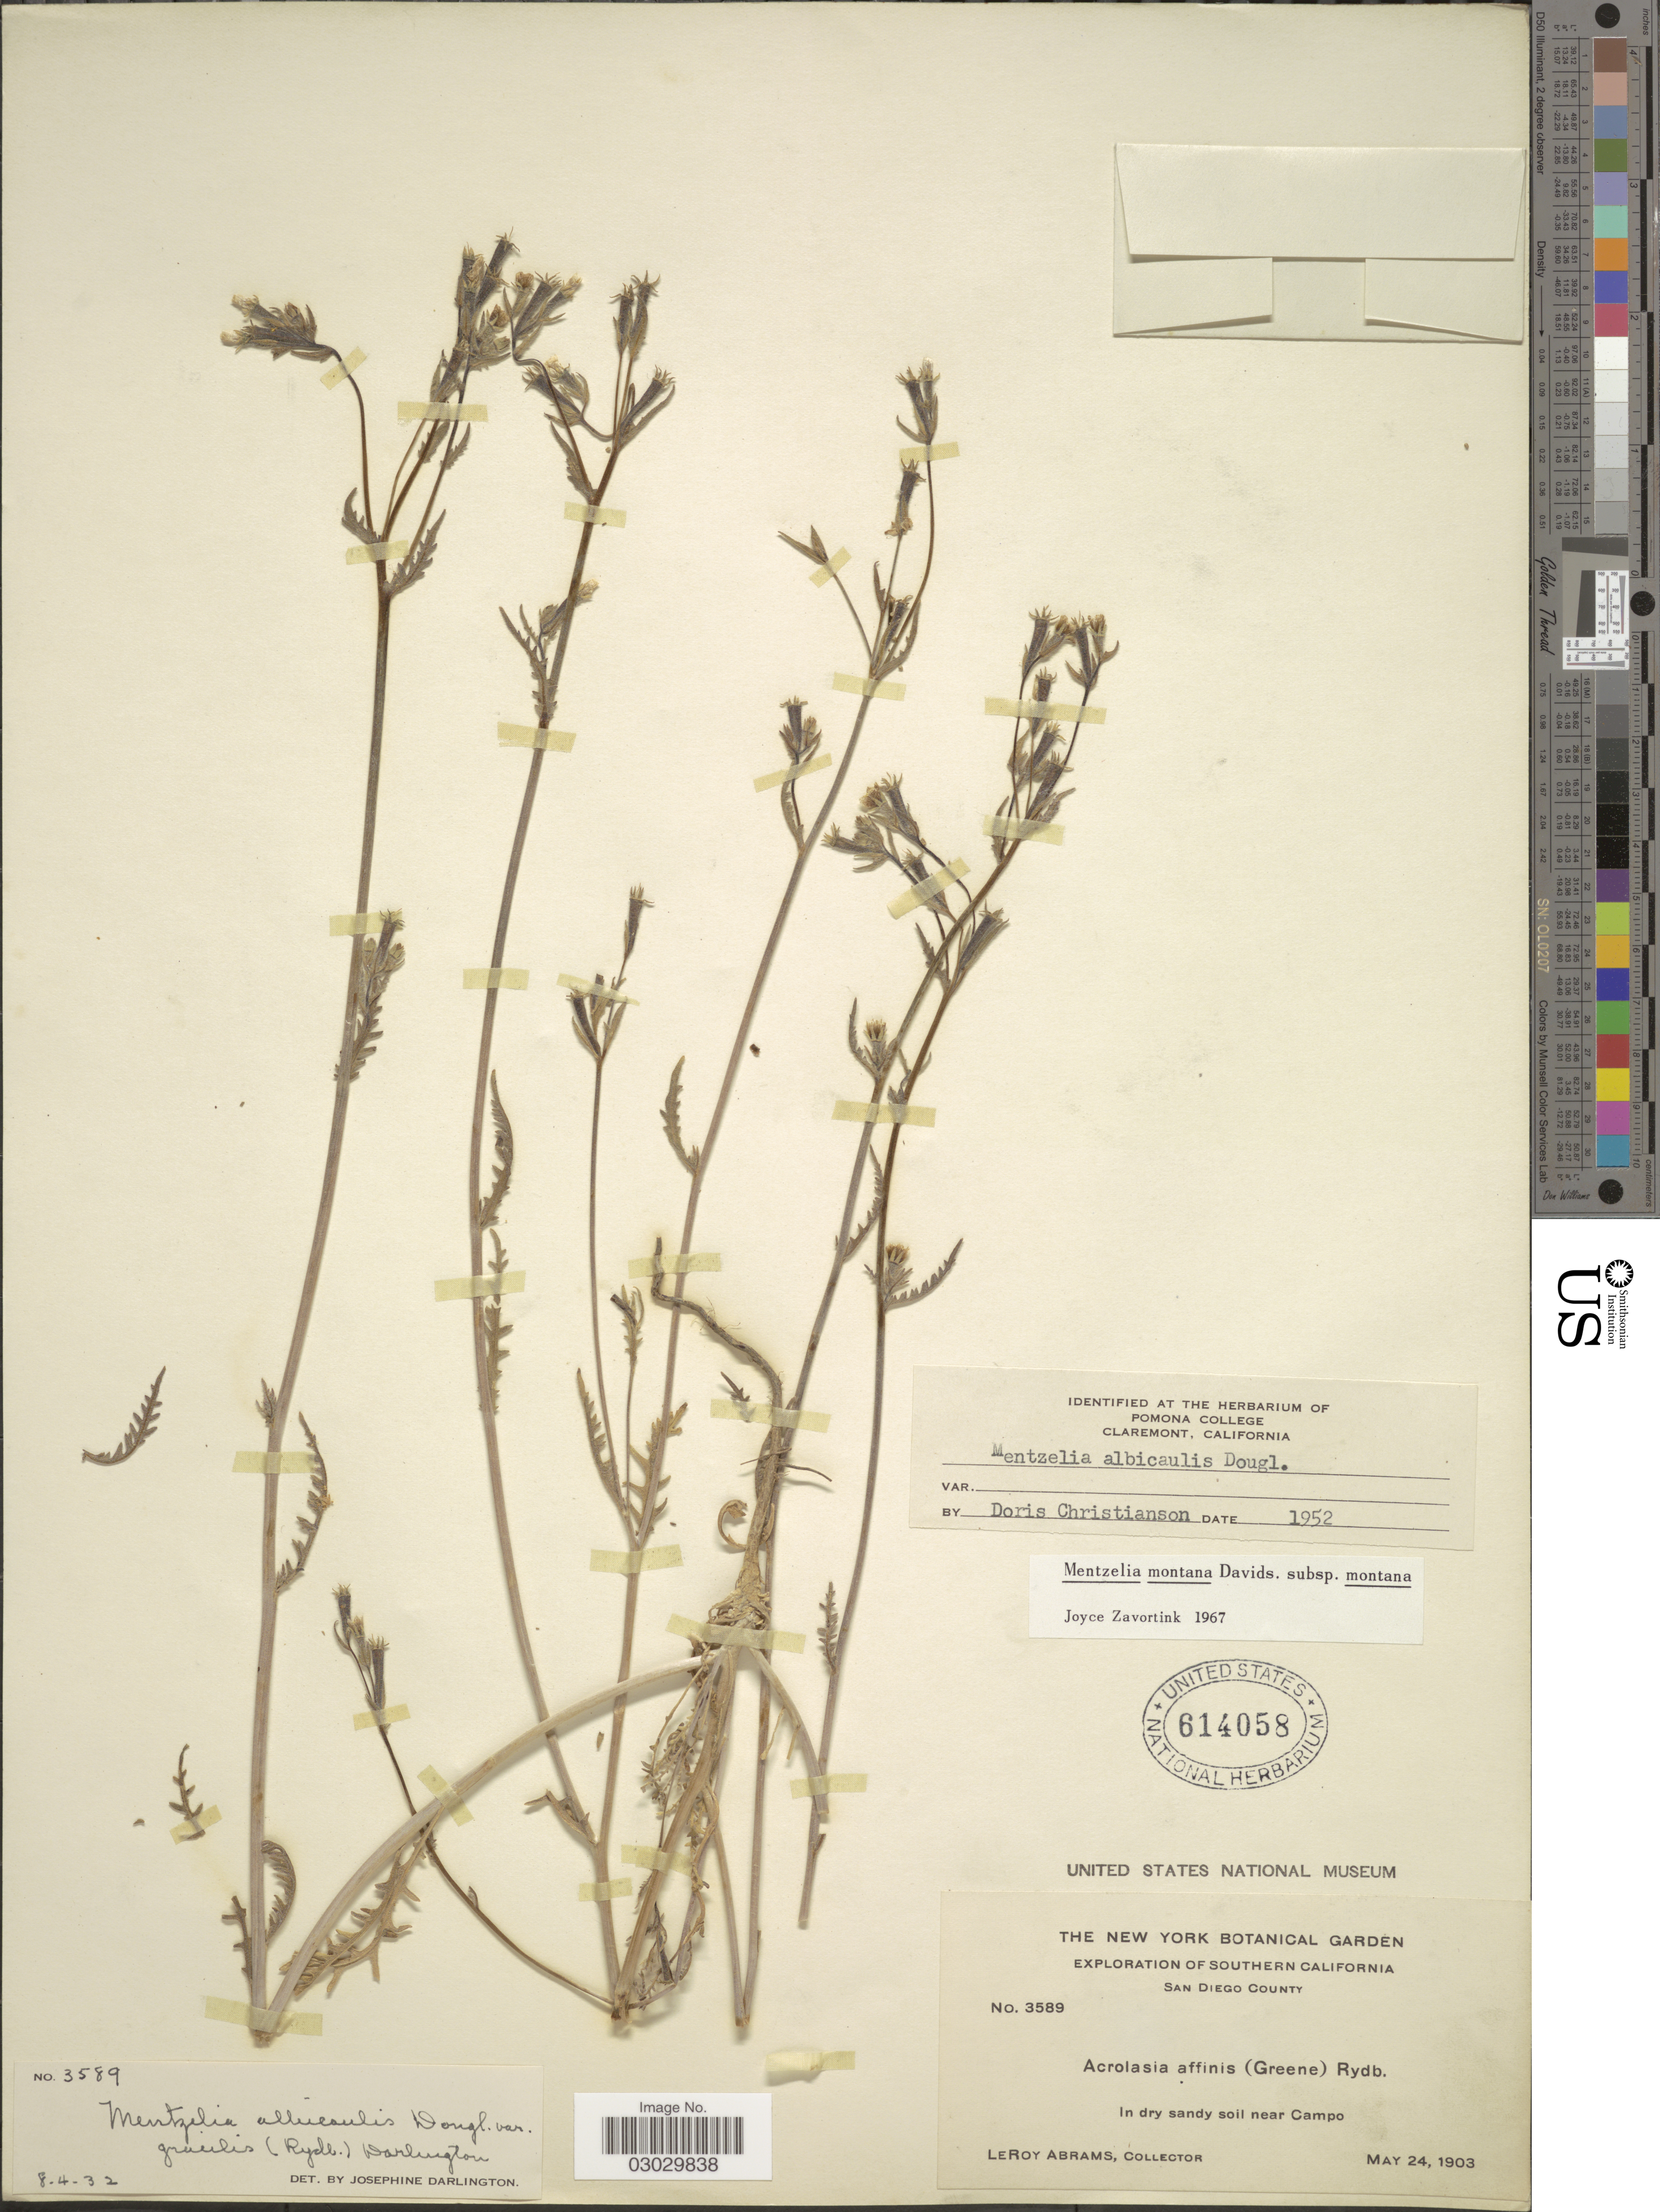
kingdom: Plantae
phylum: Tracheophyta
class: Magnoliopsida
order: Cornales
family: Loasaceae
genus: Mentzelia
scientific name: Mentzelia montana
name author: (Davidson) Davidson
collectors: L. Abrams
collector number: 3589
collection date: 1903-05-24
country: United States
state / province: California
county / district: San Diego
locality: Southern California. San Diego County. In dry sandy soil near Campo.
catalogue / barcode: US 614058